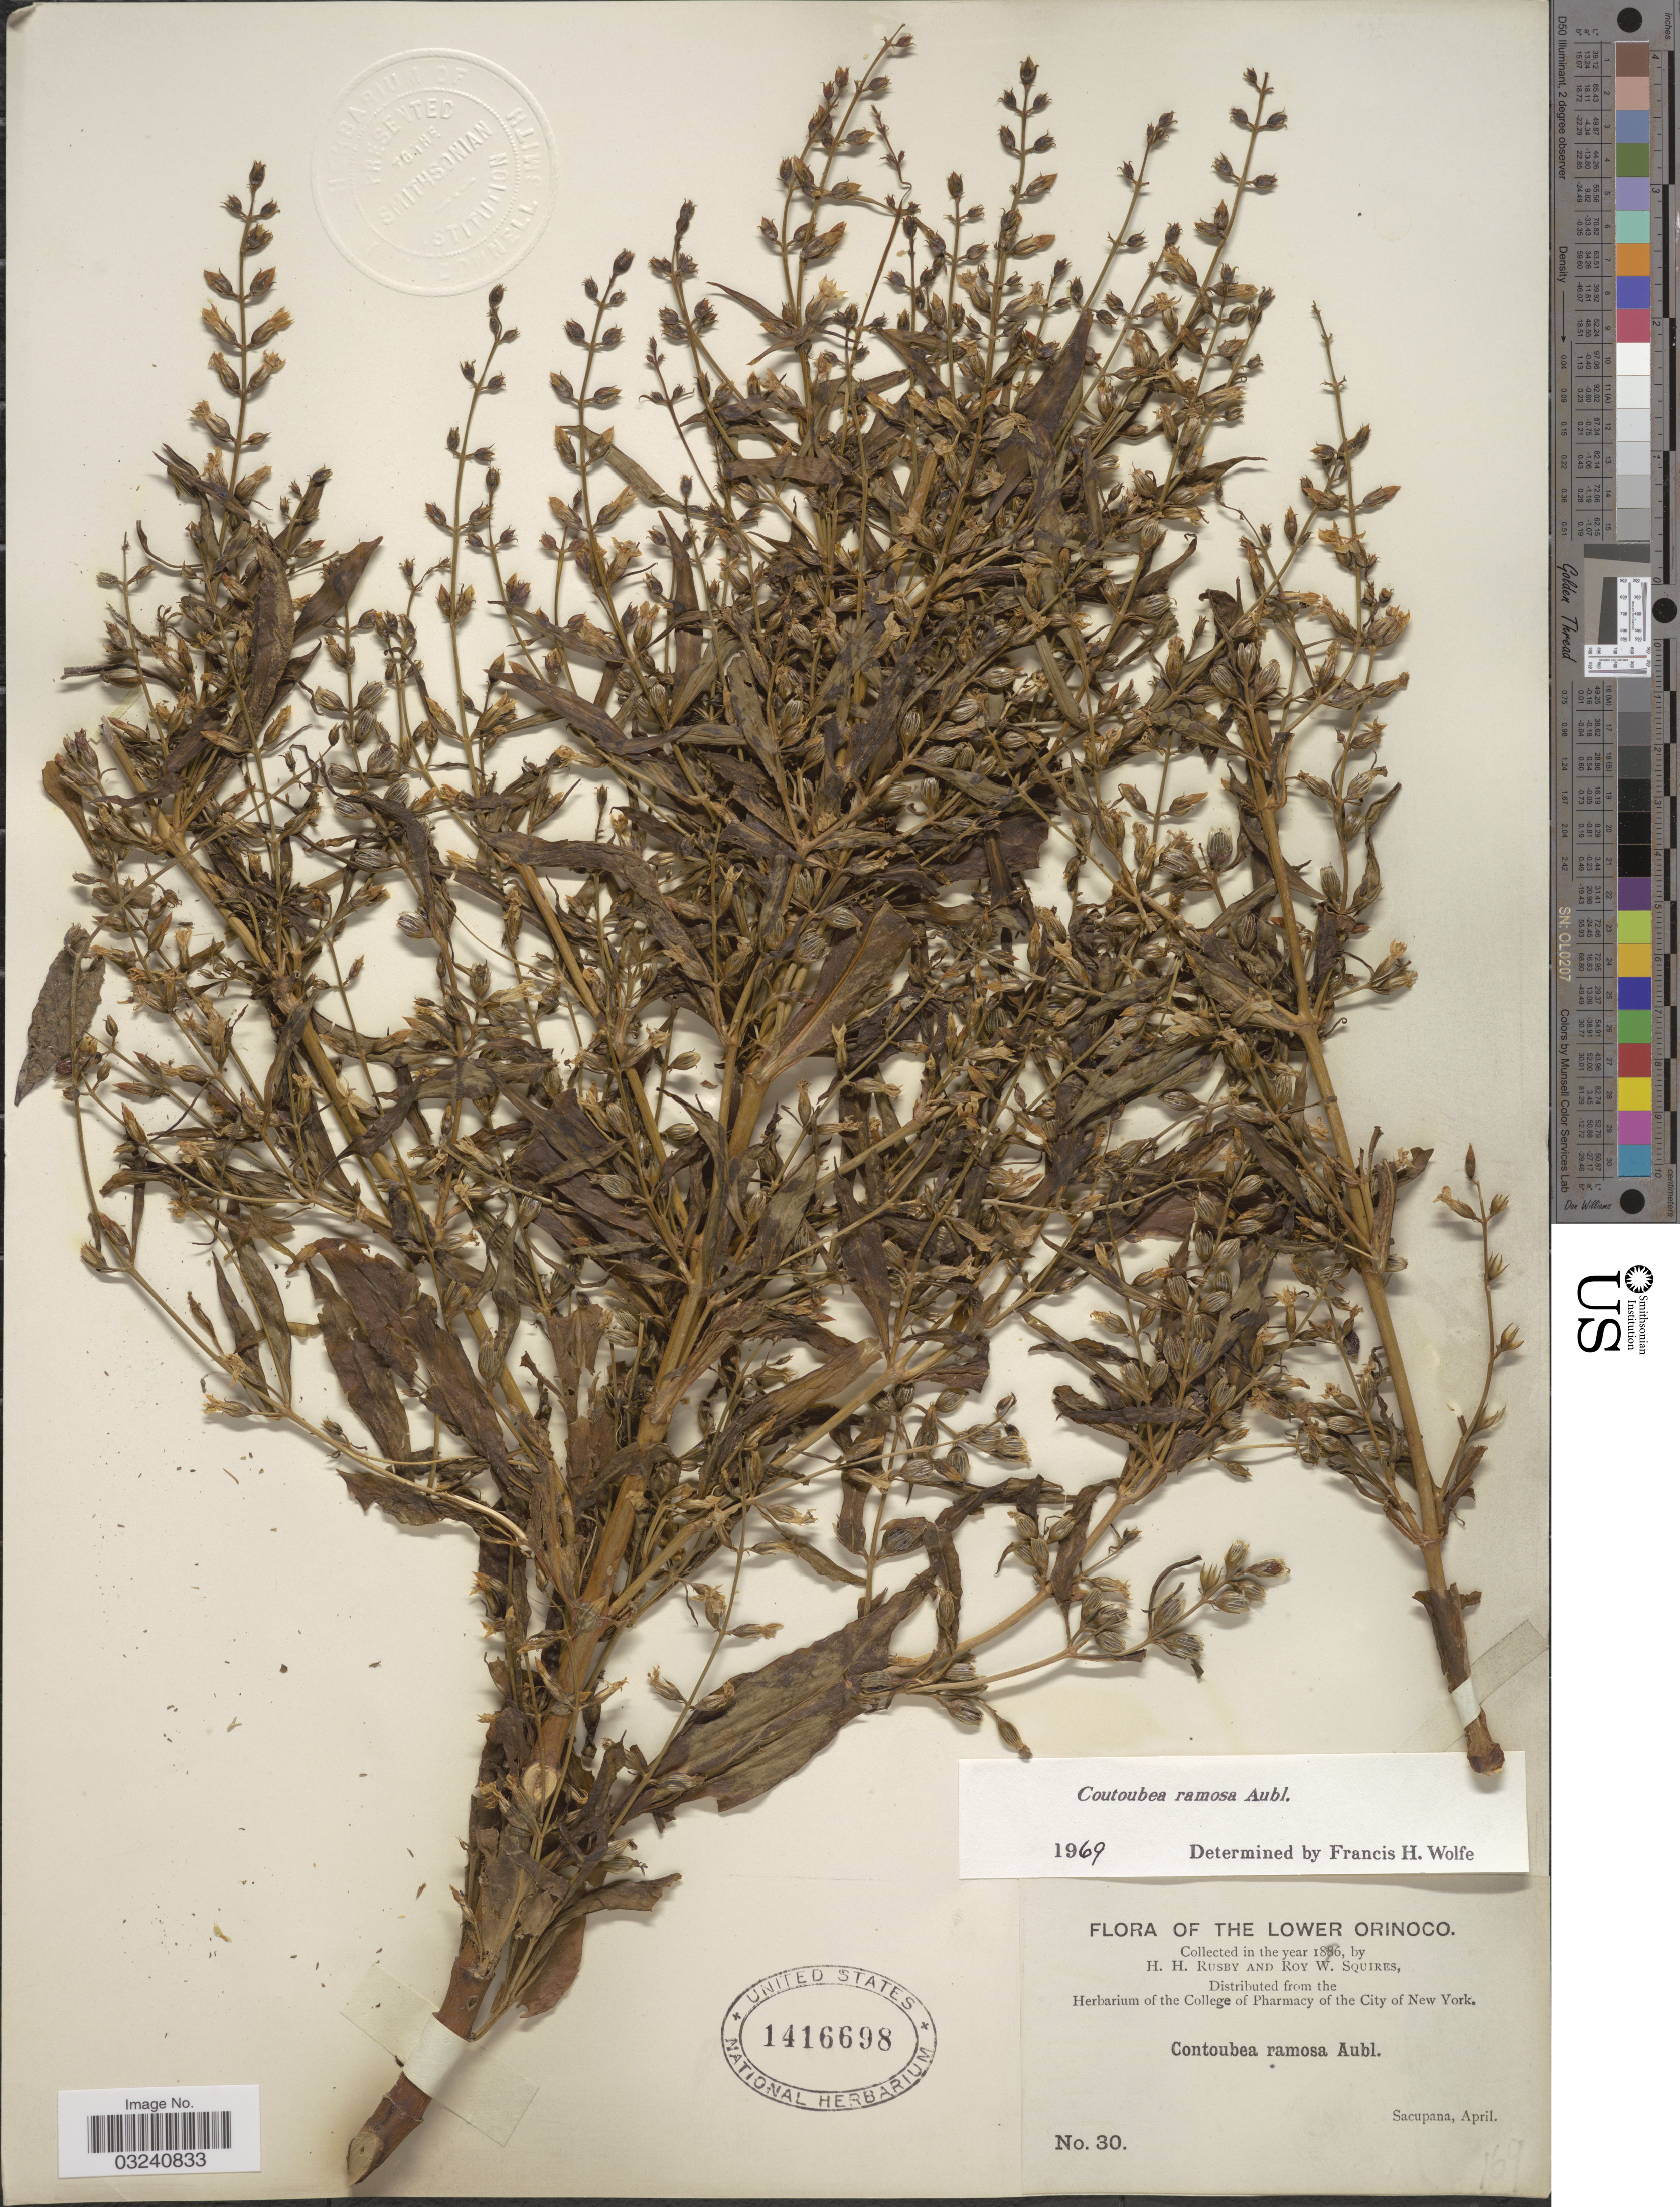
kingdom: Plantae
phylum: Tracheophyta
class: Magnoliopsida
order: Gentianales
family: Gentianaceae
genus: Coutoubea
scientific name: Coutoubea ramosa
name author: Aubl.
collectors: H. H. Rusby & R. Squires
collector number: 30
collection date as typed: April 1896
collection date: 1896-04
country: Venezuela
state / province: Delta Amacuro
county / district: Antonio Díaz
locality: Lower Orinoco, Sacupana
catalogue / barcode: US 1416698